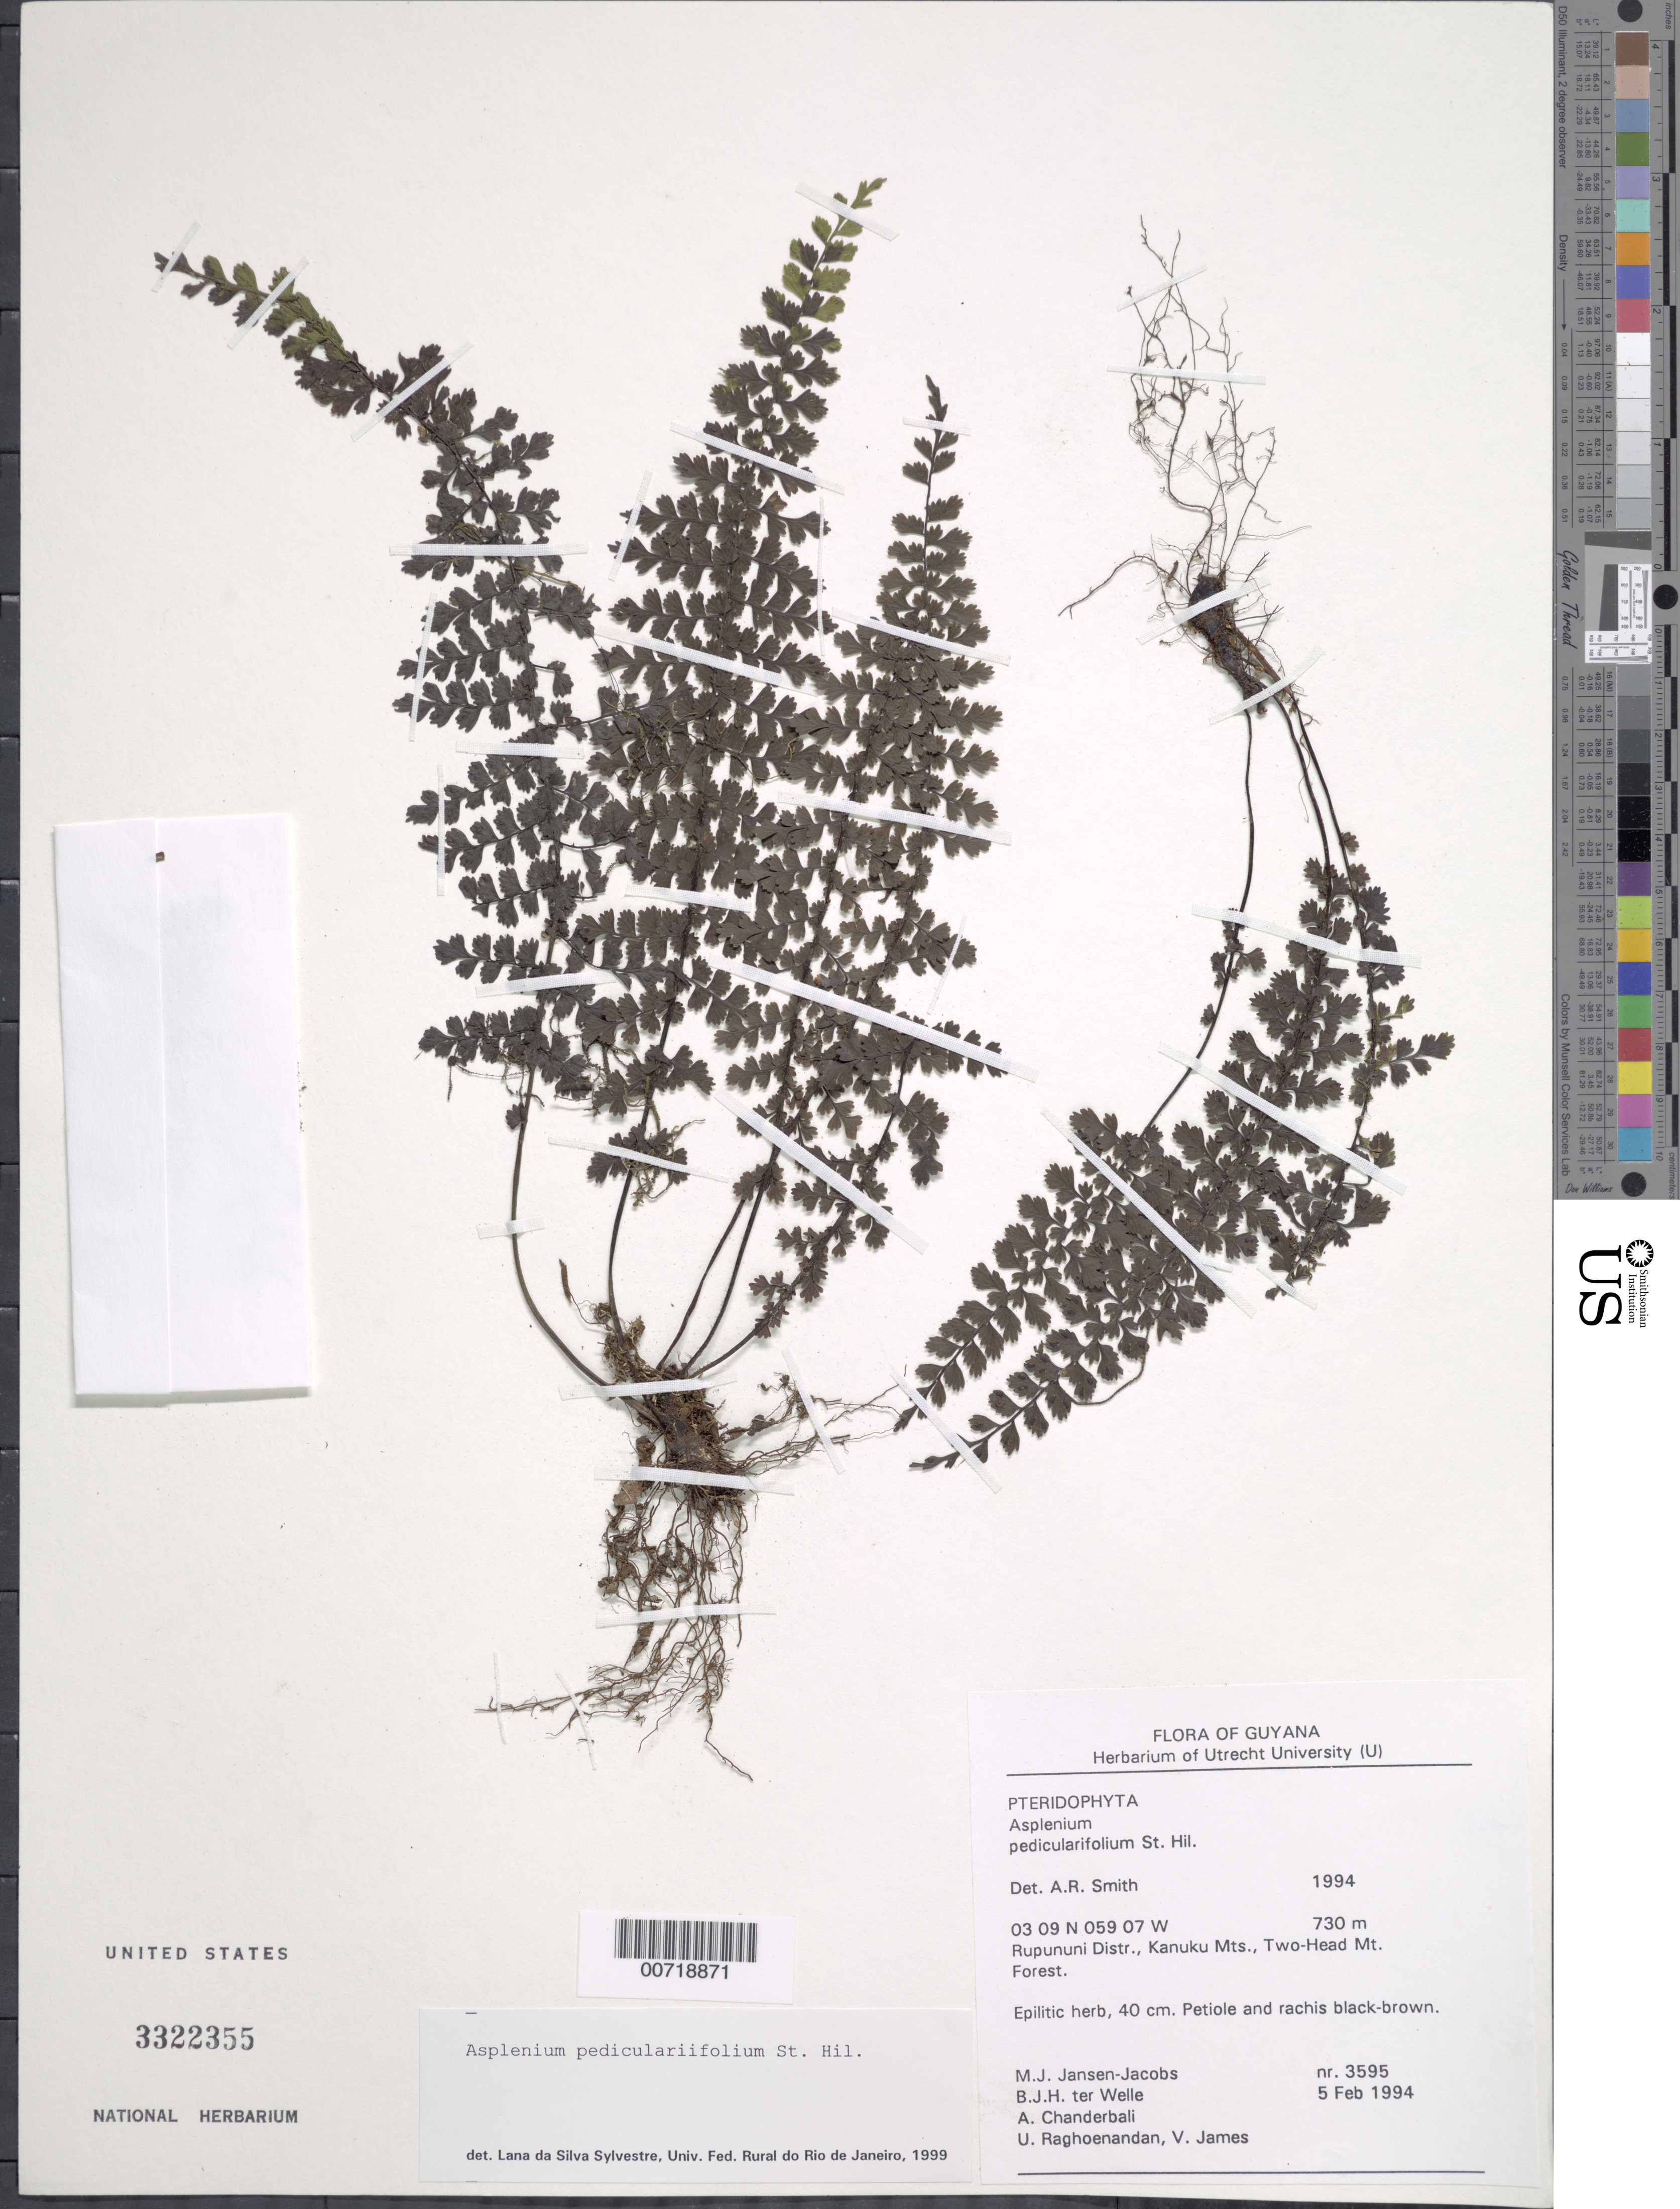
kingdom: Plantae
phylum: Tracheophyta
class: Polypodiopsida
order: Polypodiales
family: Aspleniaceae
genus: Asplenium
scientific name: Asplenium pedicularifolium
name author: A. St.-Hil.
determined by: Sylvestre, L. da Silva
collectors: M. J. Jansen-Jacobs, B. Welle, A. S. Chanderbali, U. Raghoenandan & V. James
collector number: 3595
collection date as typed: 5-Feb-94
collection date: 1994-02-05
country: Guyana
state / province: U. Takutu-U. Essequibo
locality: Two-Head Mt., Kanuku Mts.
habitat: Forest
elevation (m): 730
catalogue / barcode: US 3322355